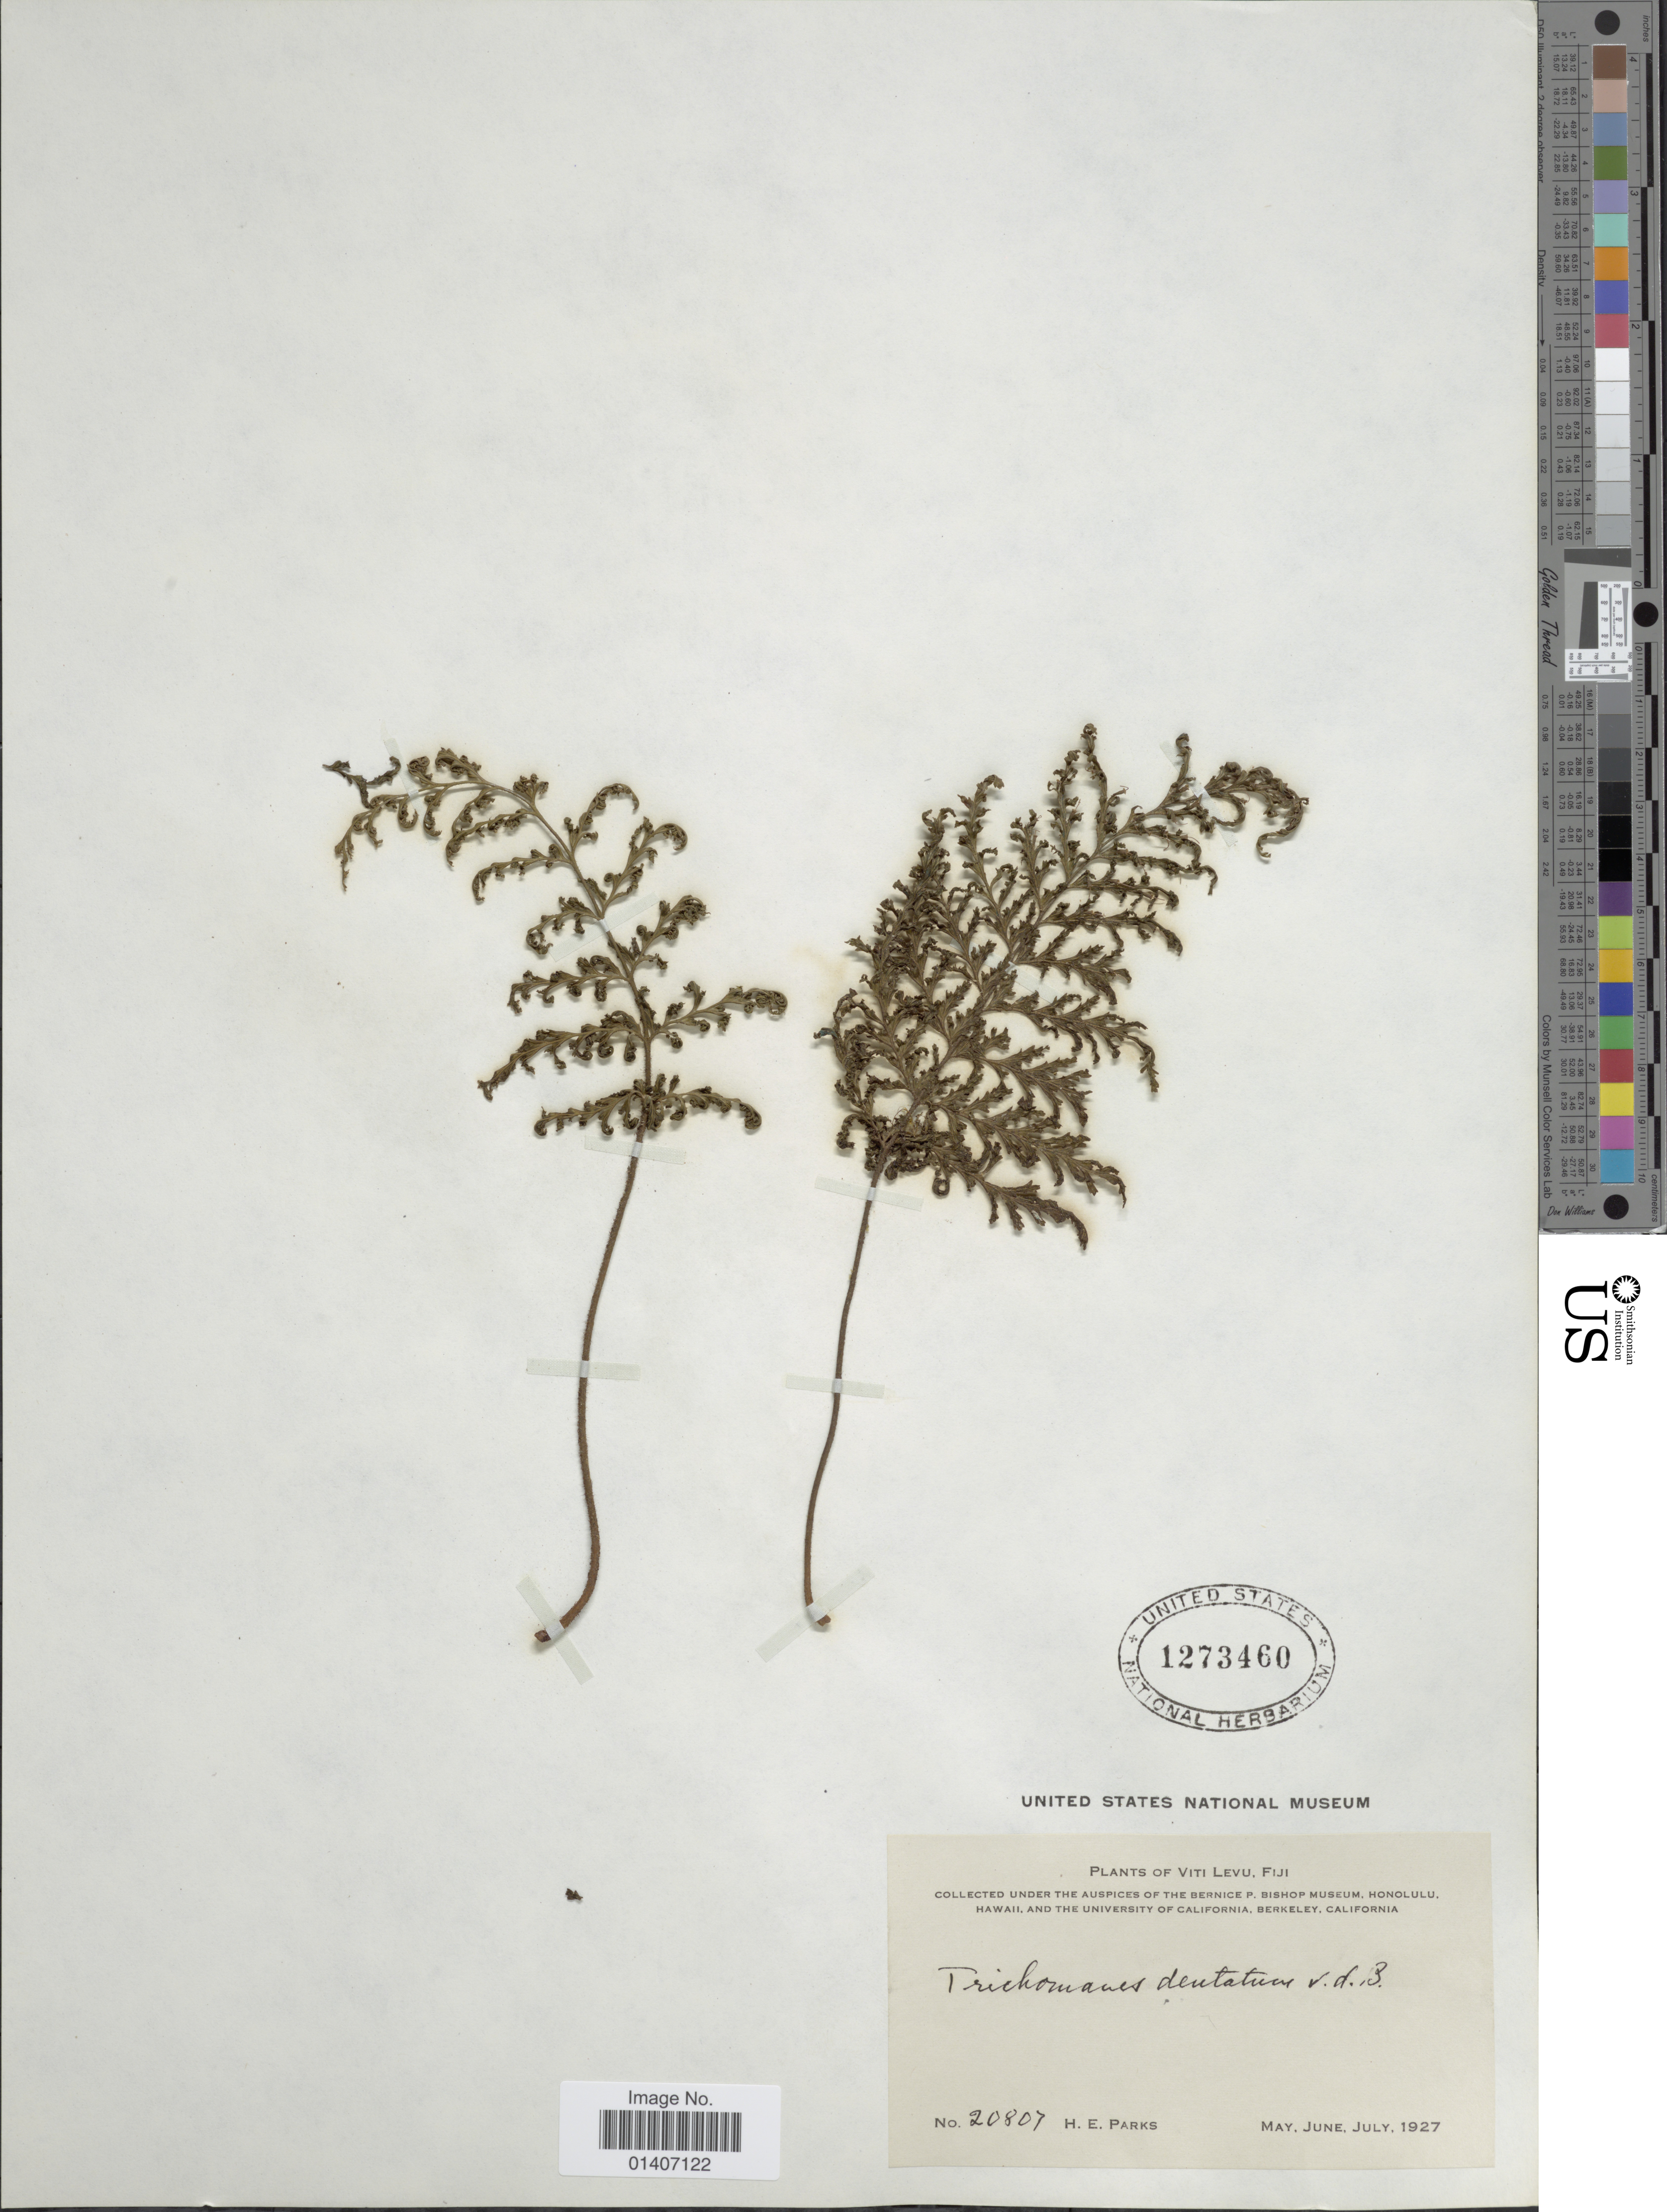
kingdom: Plantae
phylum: Tracheophyta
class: Polypodiopsida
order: Hymenophyllales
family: Hymenophyllaceae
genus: Abrodictyum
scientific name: Abrodictyum dentatum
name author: (Bosch) Ebihara & K. Iwats.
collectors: H. E. Parks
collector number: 20807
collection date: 1927-05/1927-07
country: Fiji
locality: Viti Levu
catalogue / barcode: US 1273460